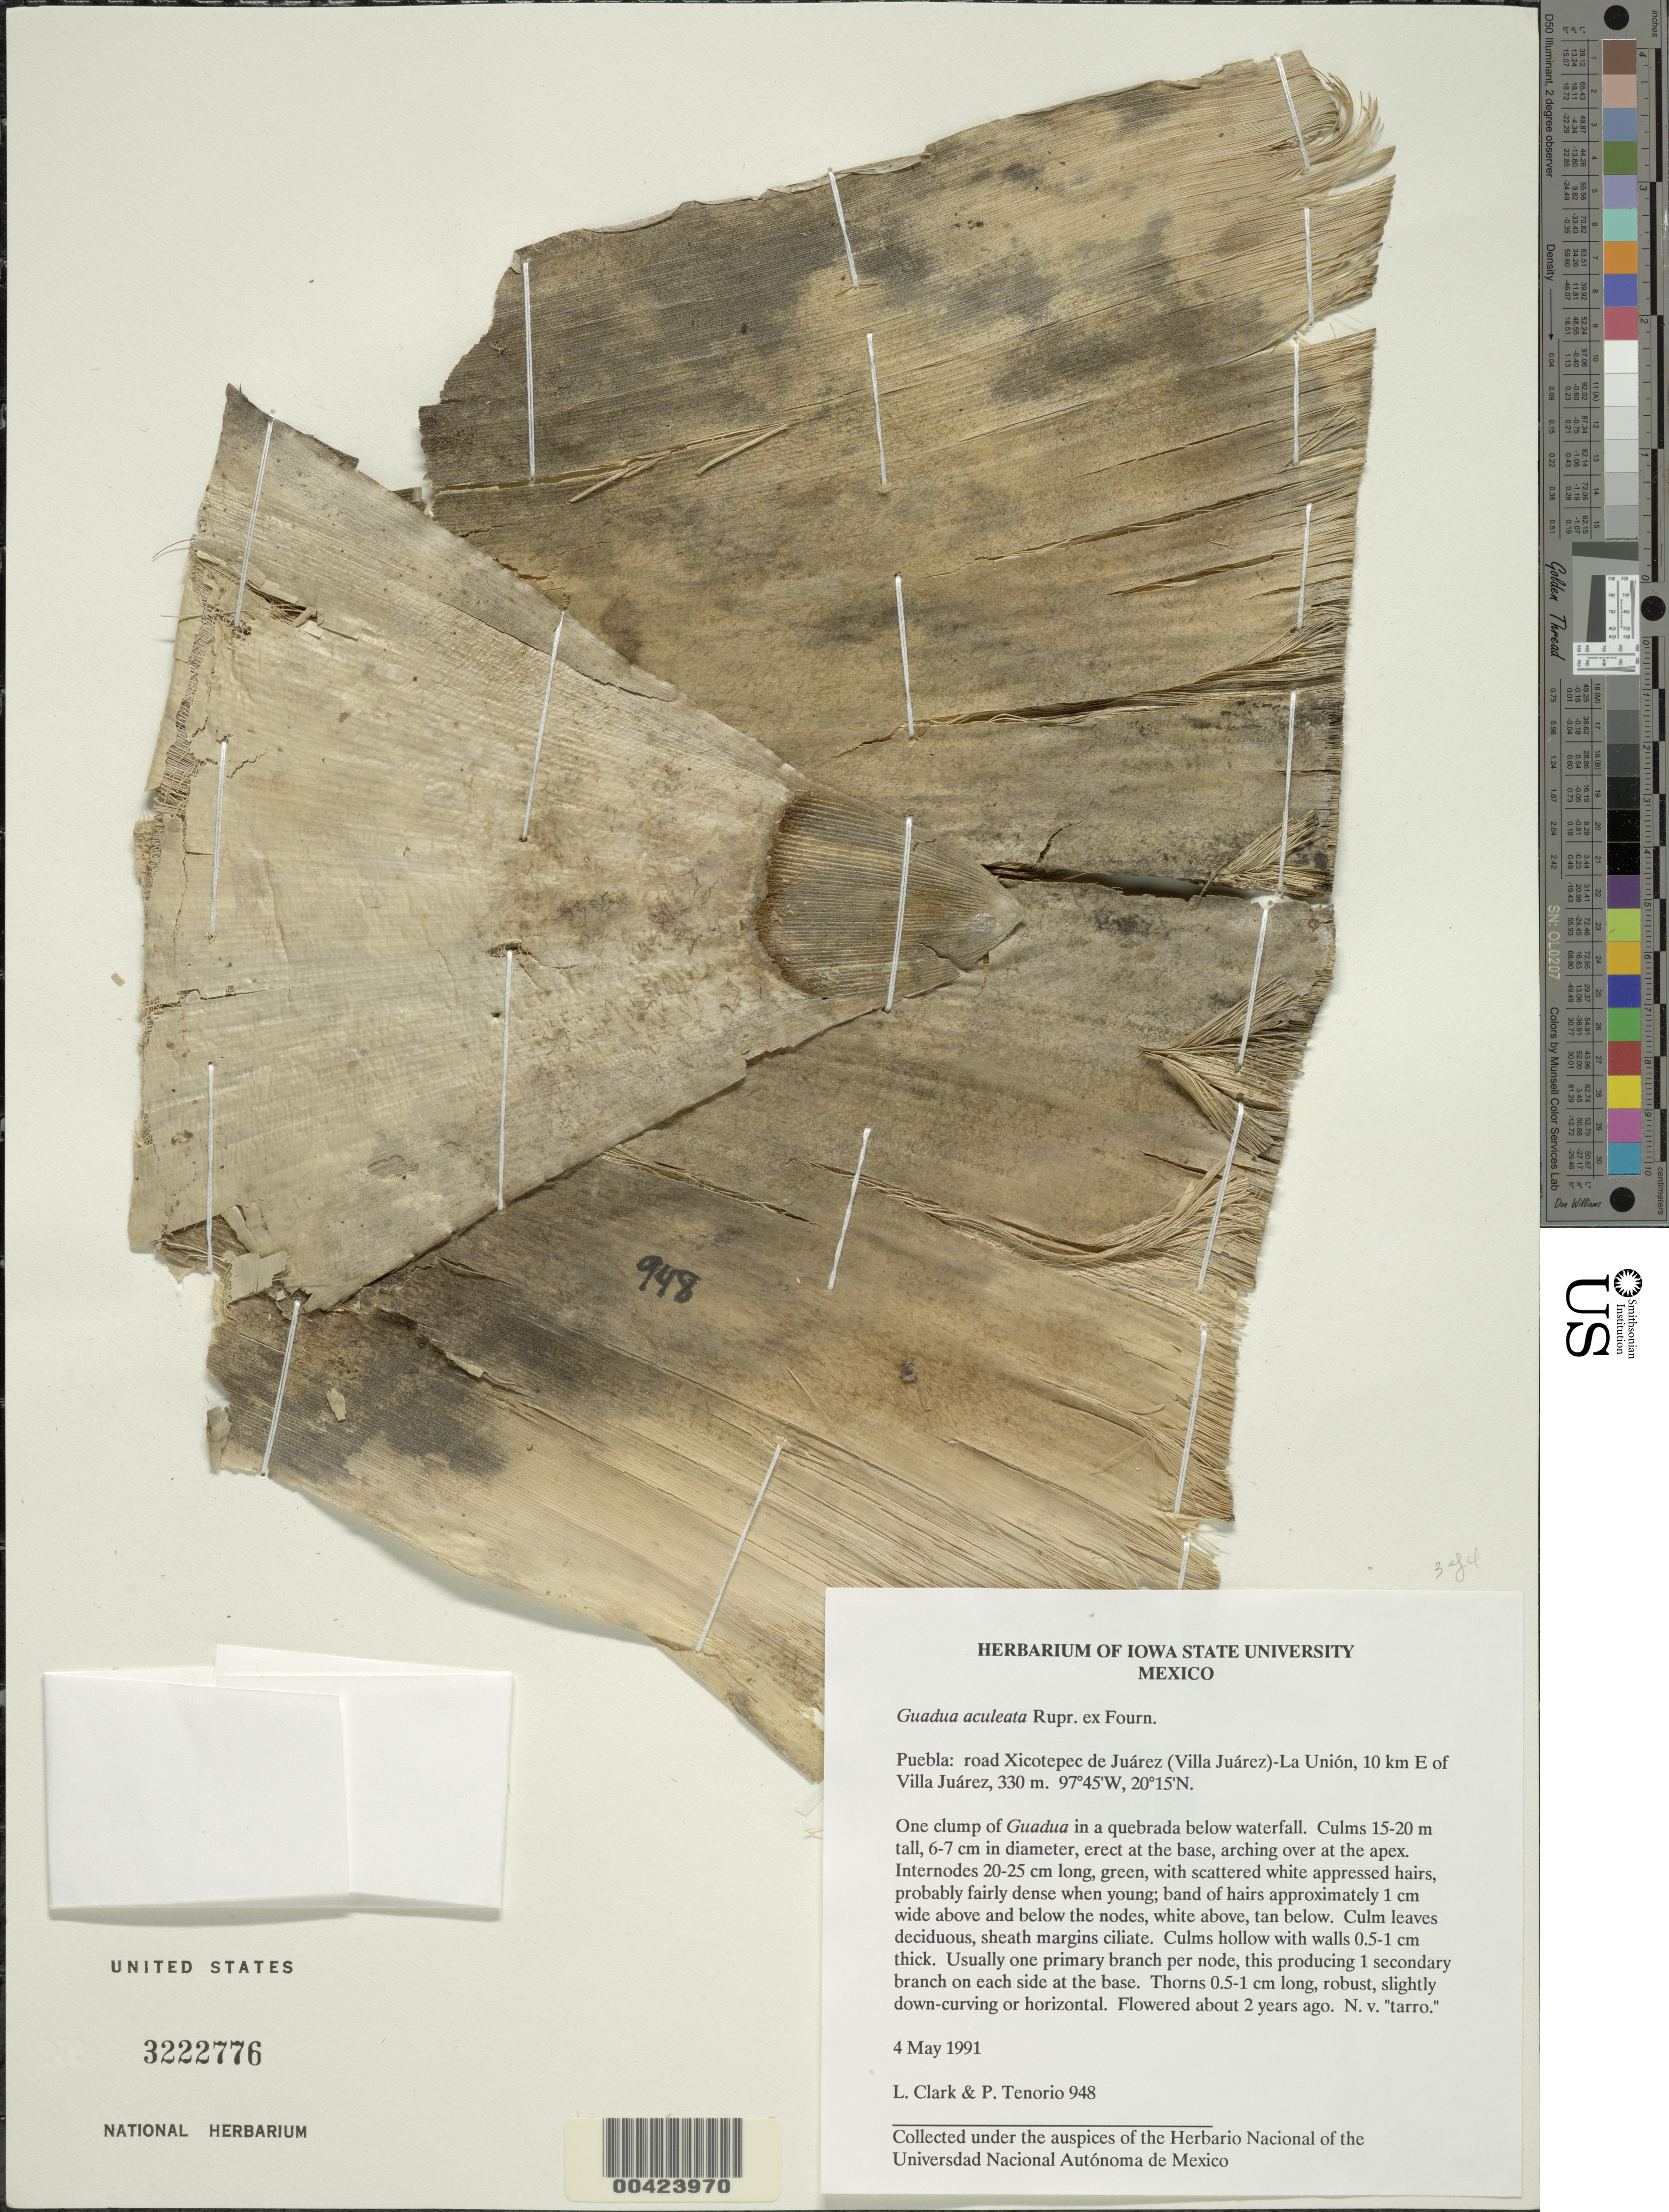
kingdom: Plantae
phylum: Tracheophyta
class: Liliopsida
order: Poales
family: Poaceae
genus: Gigantochloa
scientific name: Gigantochloa levis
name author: (Blanco) Merr.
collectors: L. G. Clark & P. Tenorio L.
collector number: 948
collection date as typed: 04 May 1991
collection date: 1991-05-04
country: Mexico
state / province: Puebla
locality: Villa juarez, 10 km E of; road xicotepec de juarez (villa juarez) - la union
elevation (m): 330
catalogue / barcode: US 3222776